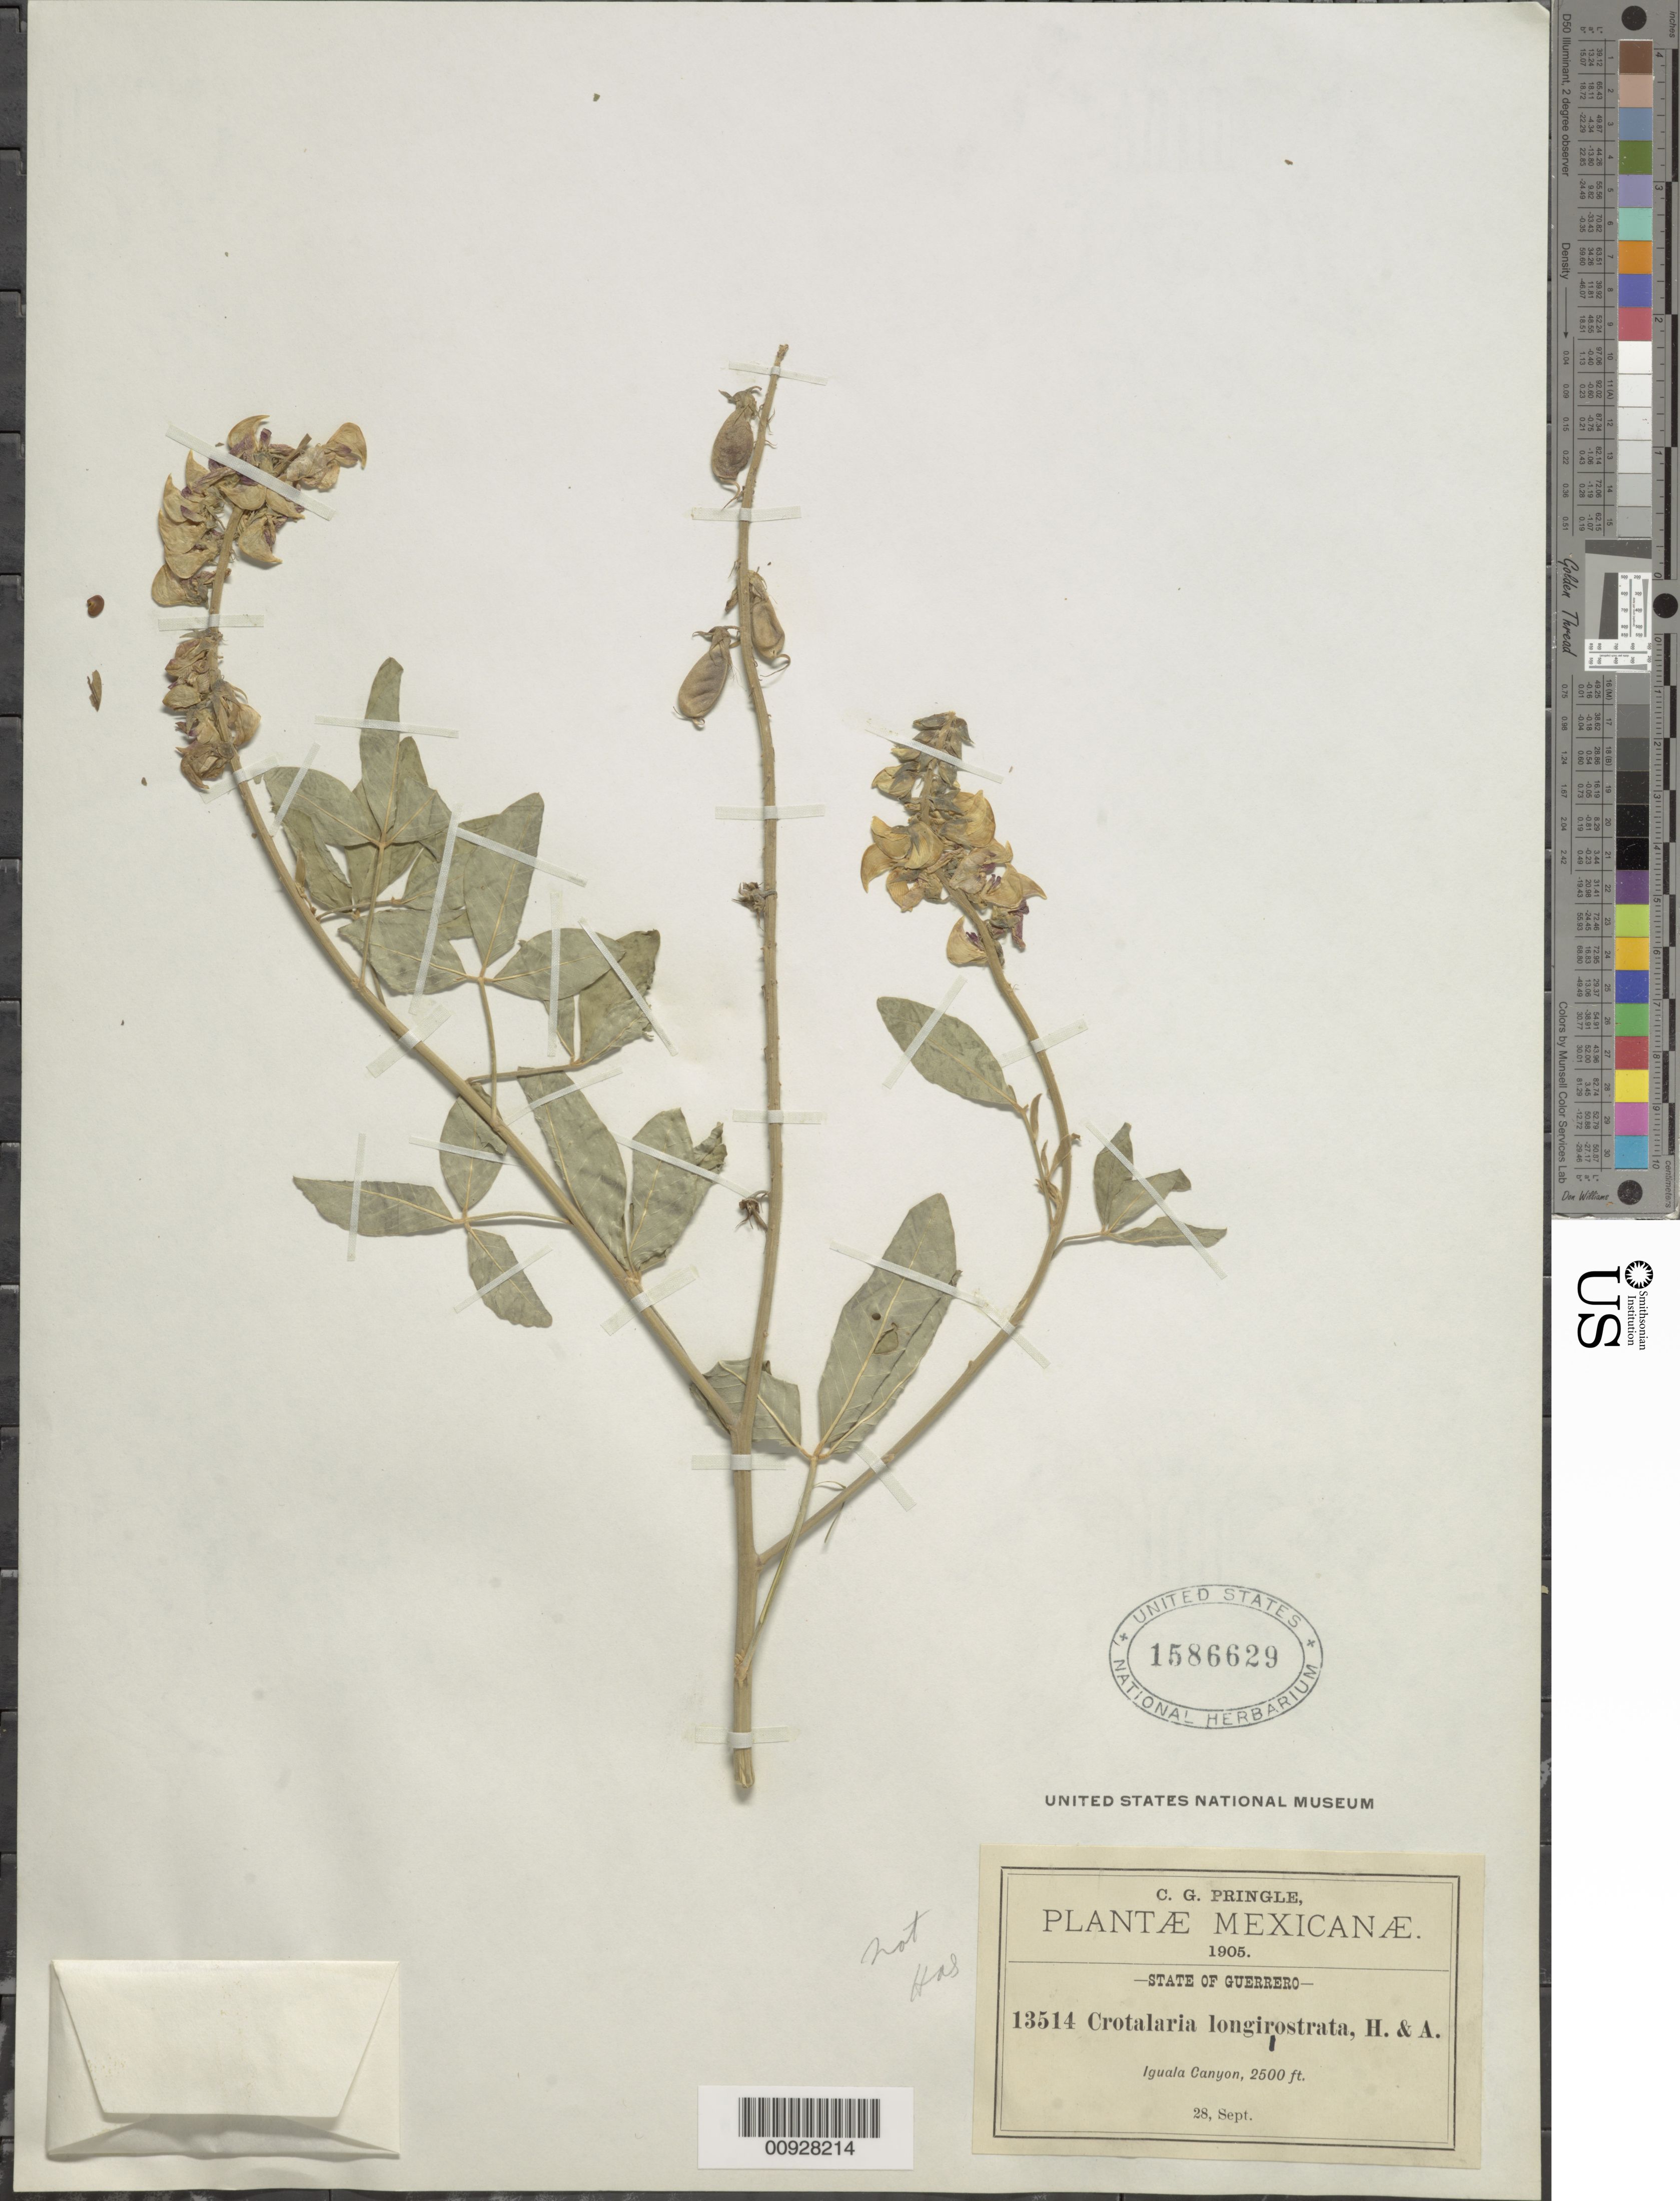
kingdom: Plantae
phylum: Tracheophyta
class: Magnoliopsida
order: Fabales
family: Fabaceae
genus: Crotalaria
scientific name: Crotalaria sp.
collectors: C. G. Pringle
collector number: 13514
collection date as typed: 28 Sep 1905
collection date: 1905-09-28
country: Mexico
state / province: Guerrero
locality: Iguala Canyon, State of Guerrero.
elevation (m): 762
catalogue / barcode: US 1586629